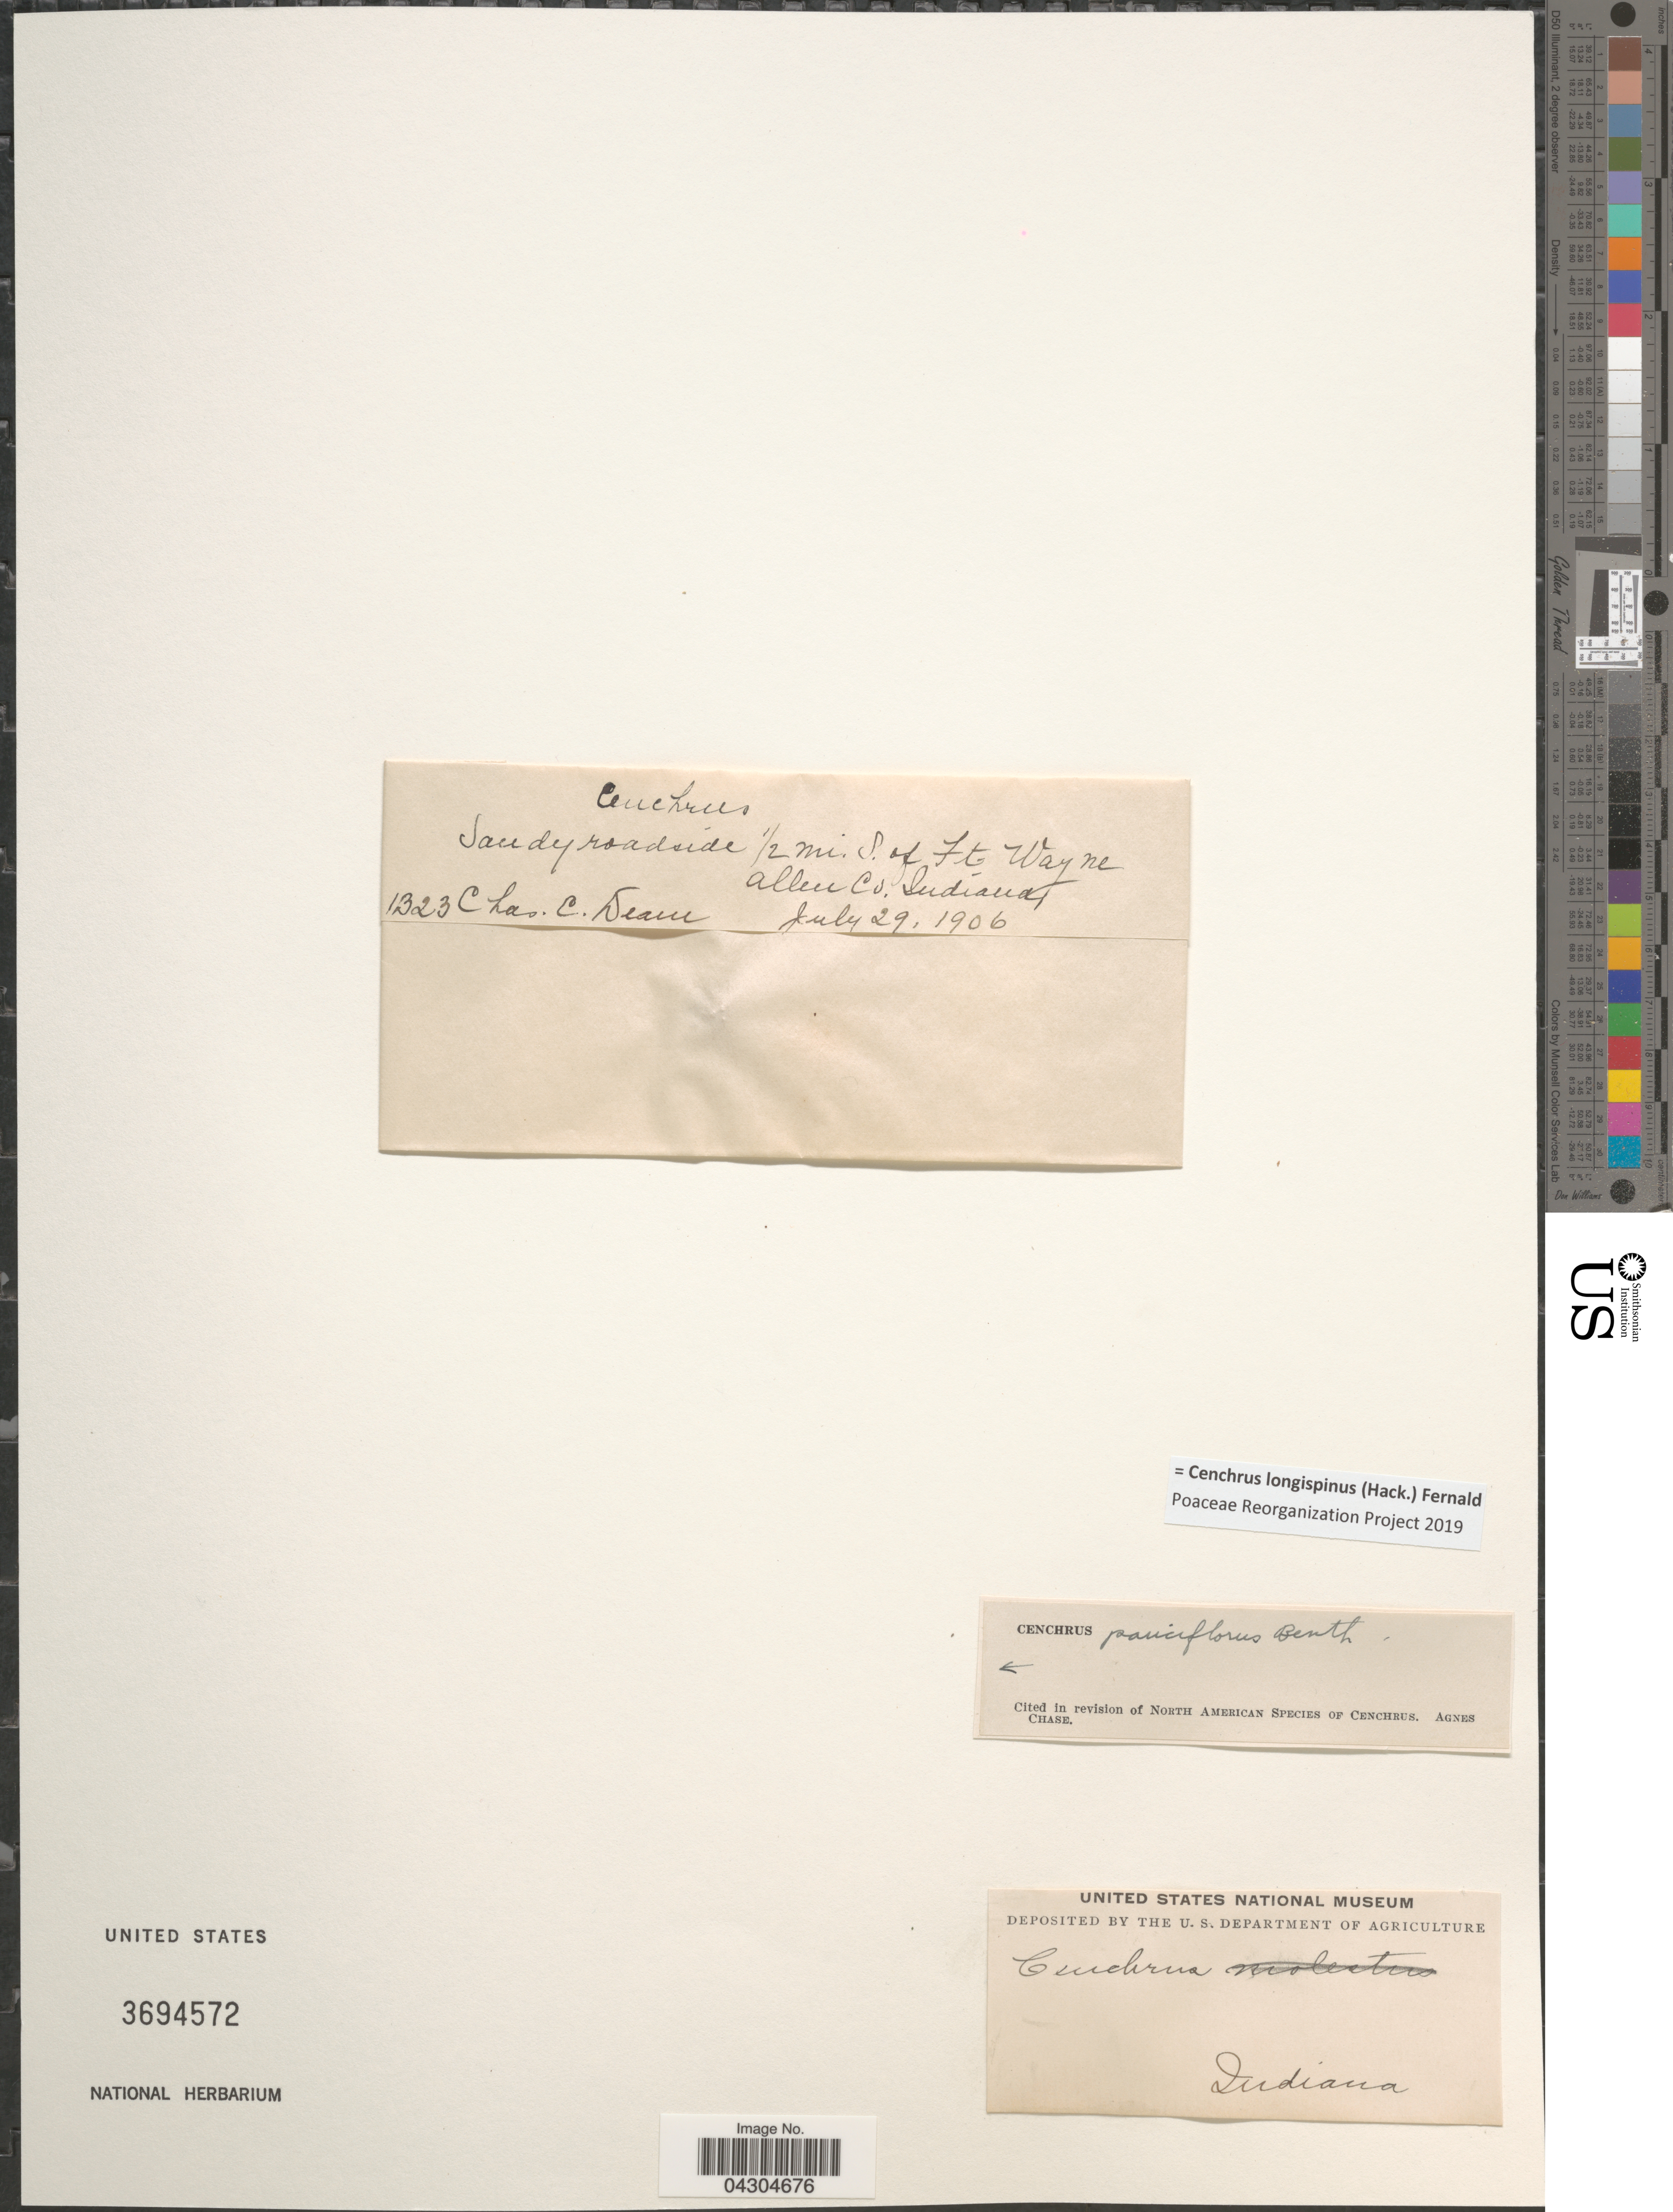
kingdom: Plantae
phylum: Tracheophyta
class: Liliopsida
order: Poales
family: Poaceae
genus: Cenchrus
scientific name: Cenchrus longispinus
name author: (Hack.) Fernald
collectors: C. C. Deam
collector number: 1323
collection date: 1906-07-29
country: United States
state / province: Indiana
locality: Sandy roadside 1/2 mi. S. of Ft. Wayne. Allen Co.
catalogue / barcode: US 3694572